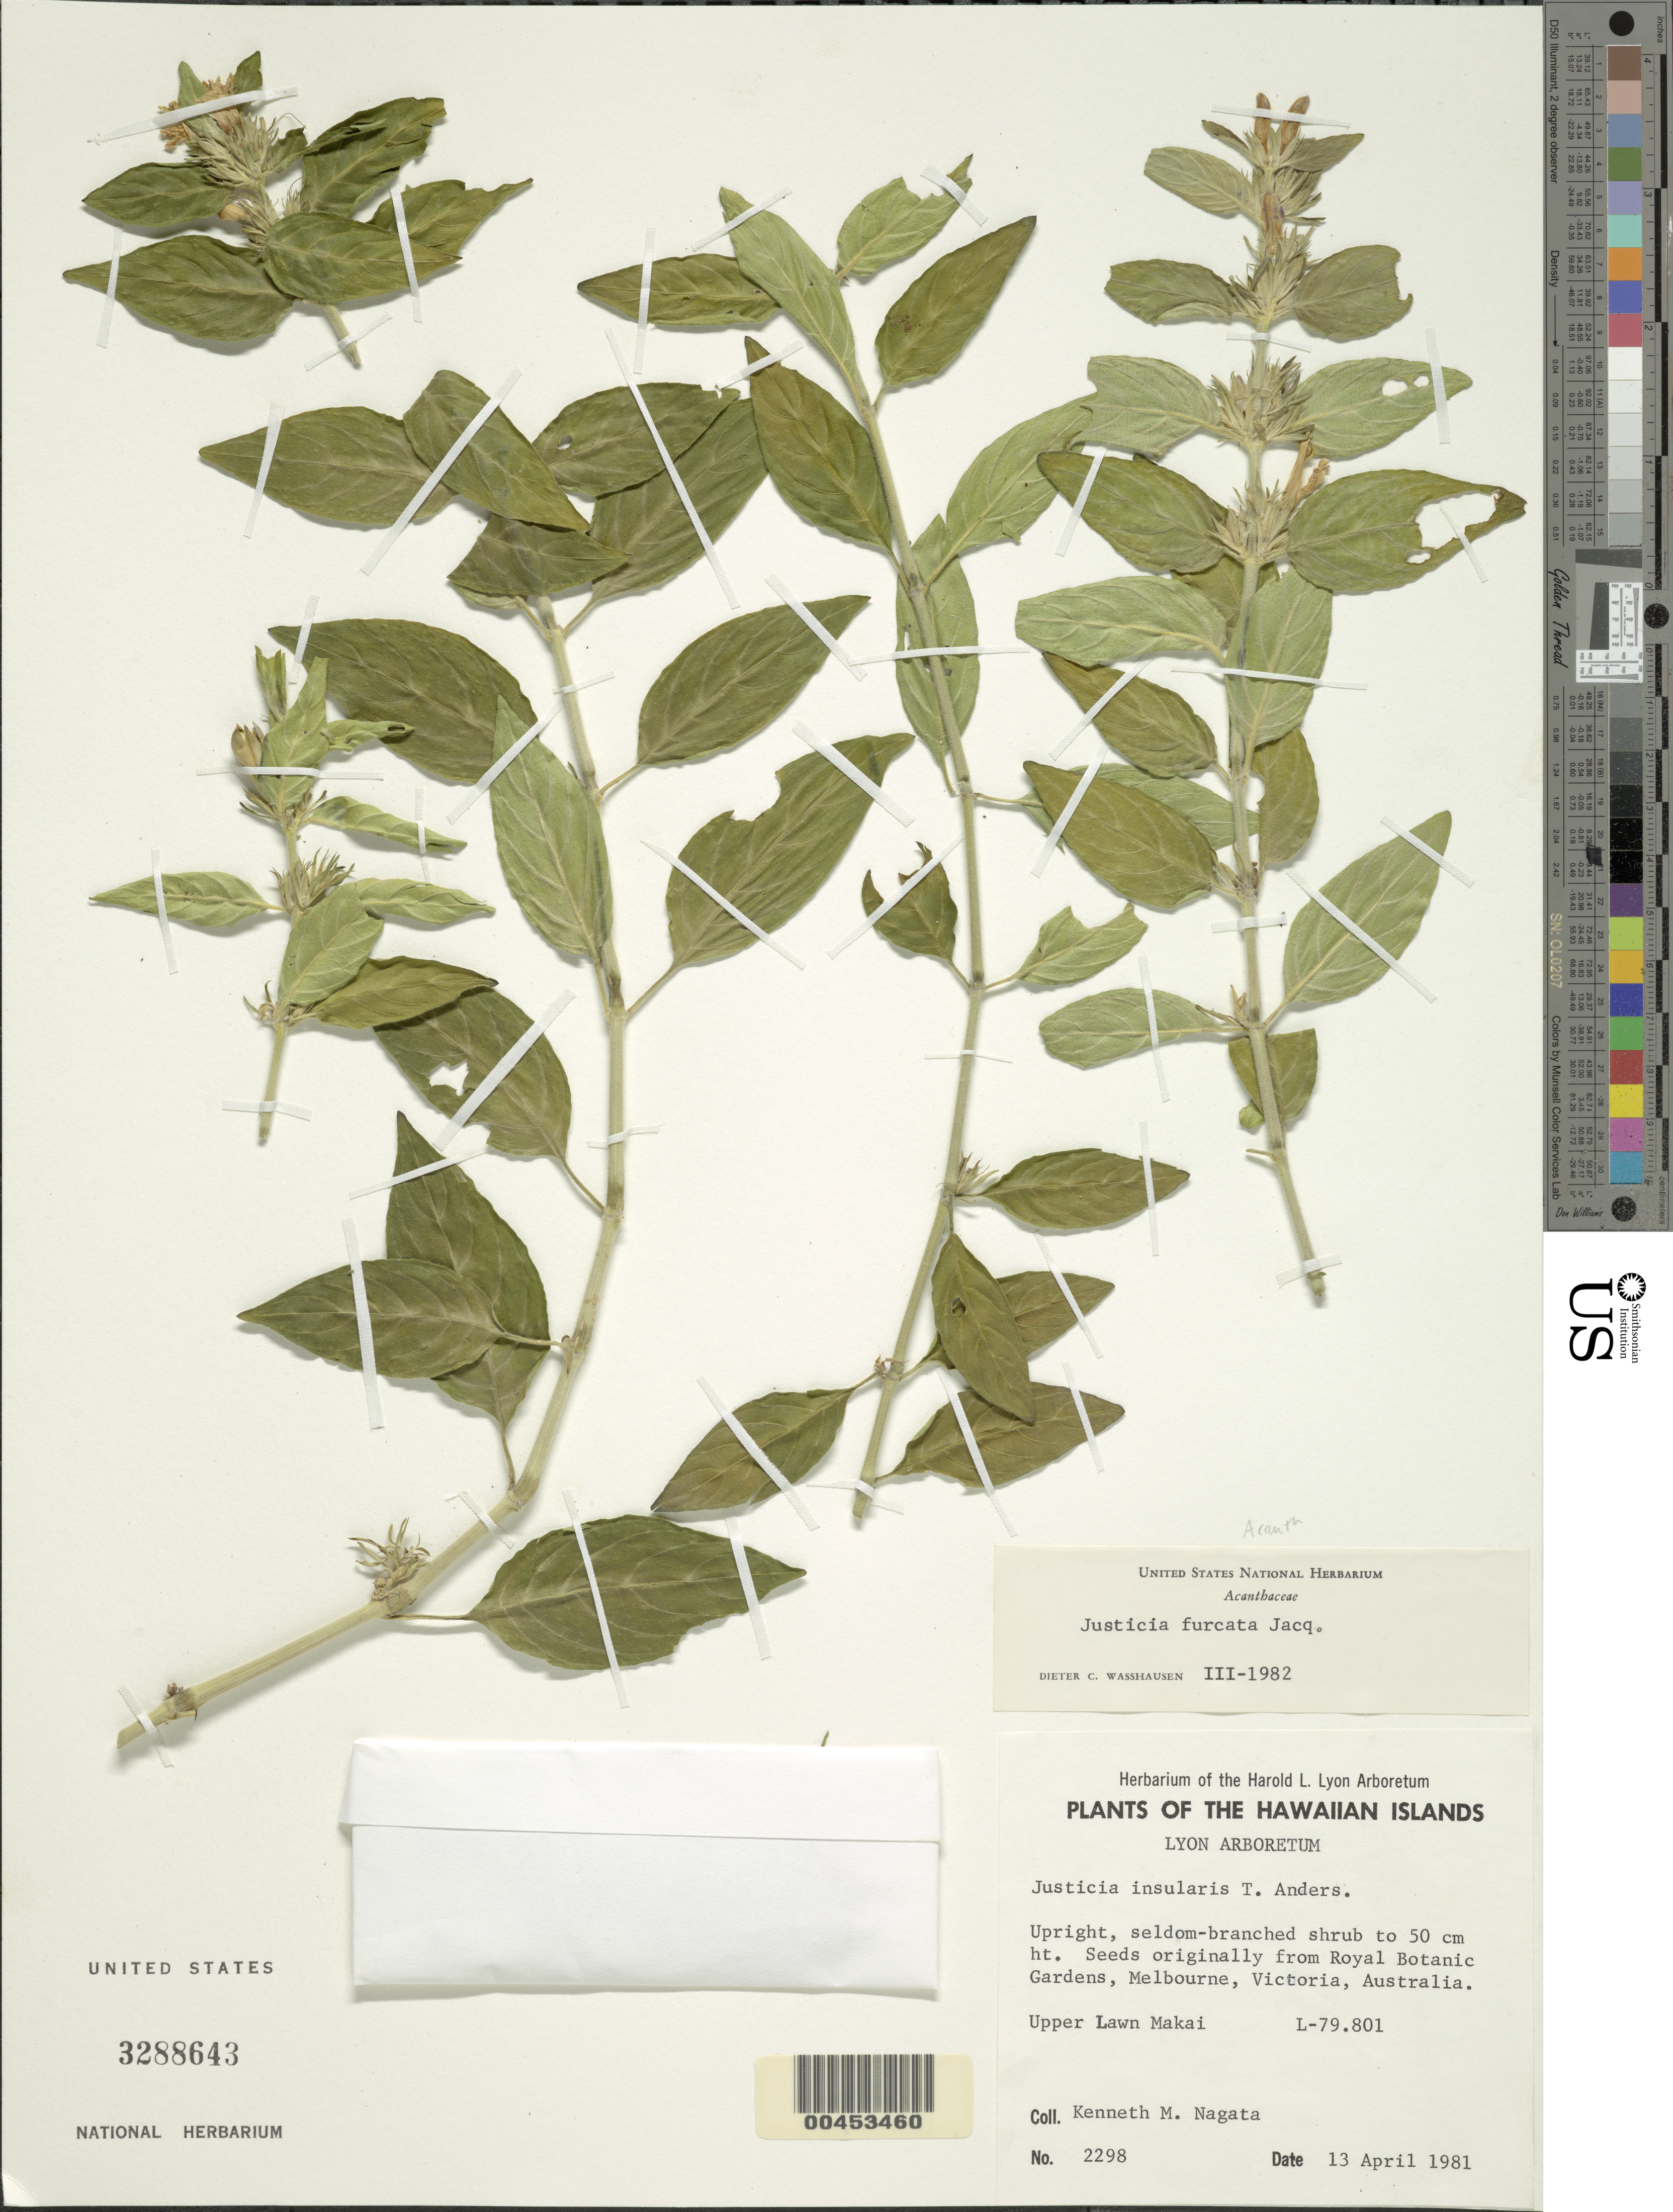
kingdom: Plantae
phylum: Tracheophyta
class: Magnoliopsida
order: Lamiales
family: Acanthaceae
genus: Justicia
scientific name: Justicia furcata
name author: Lam.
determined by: Wasshausen, Dieter C., (BOT), Smithsonian Institution - National Museum of Natural History (UNITED STATES)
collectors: K. Nagata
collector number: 2298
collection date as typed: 13 Apr 1981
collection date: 1981-04-13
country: United States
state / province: Hawaii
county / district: Honolulu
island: Oahu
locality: Harold L. Lyon Arboretum, Upper Lawn Makai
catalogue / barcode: US 3288643